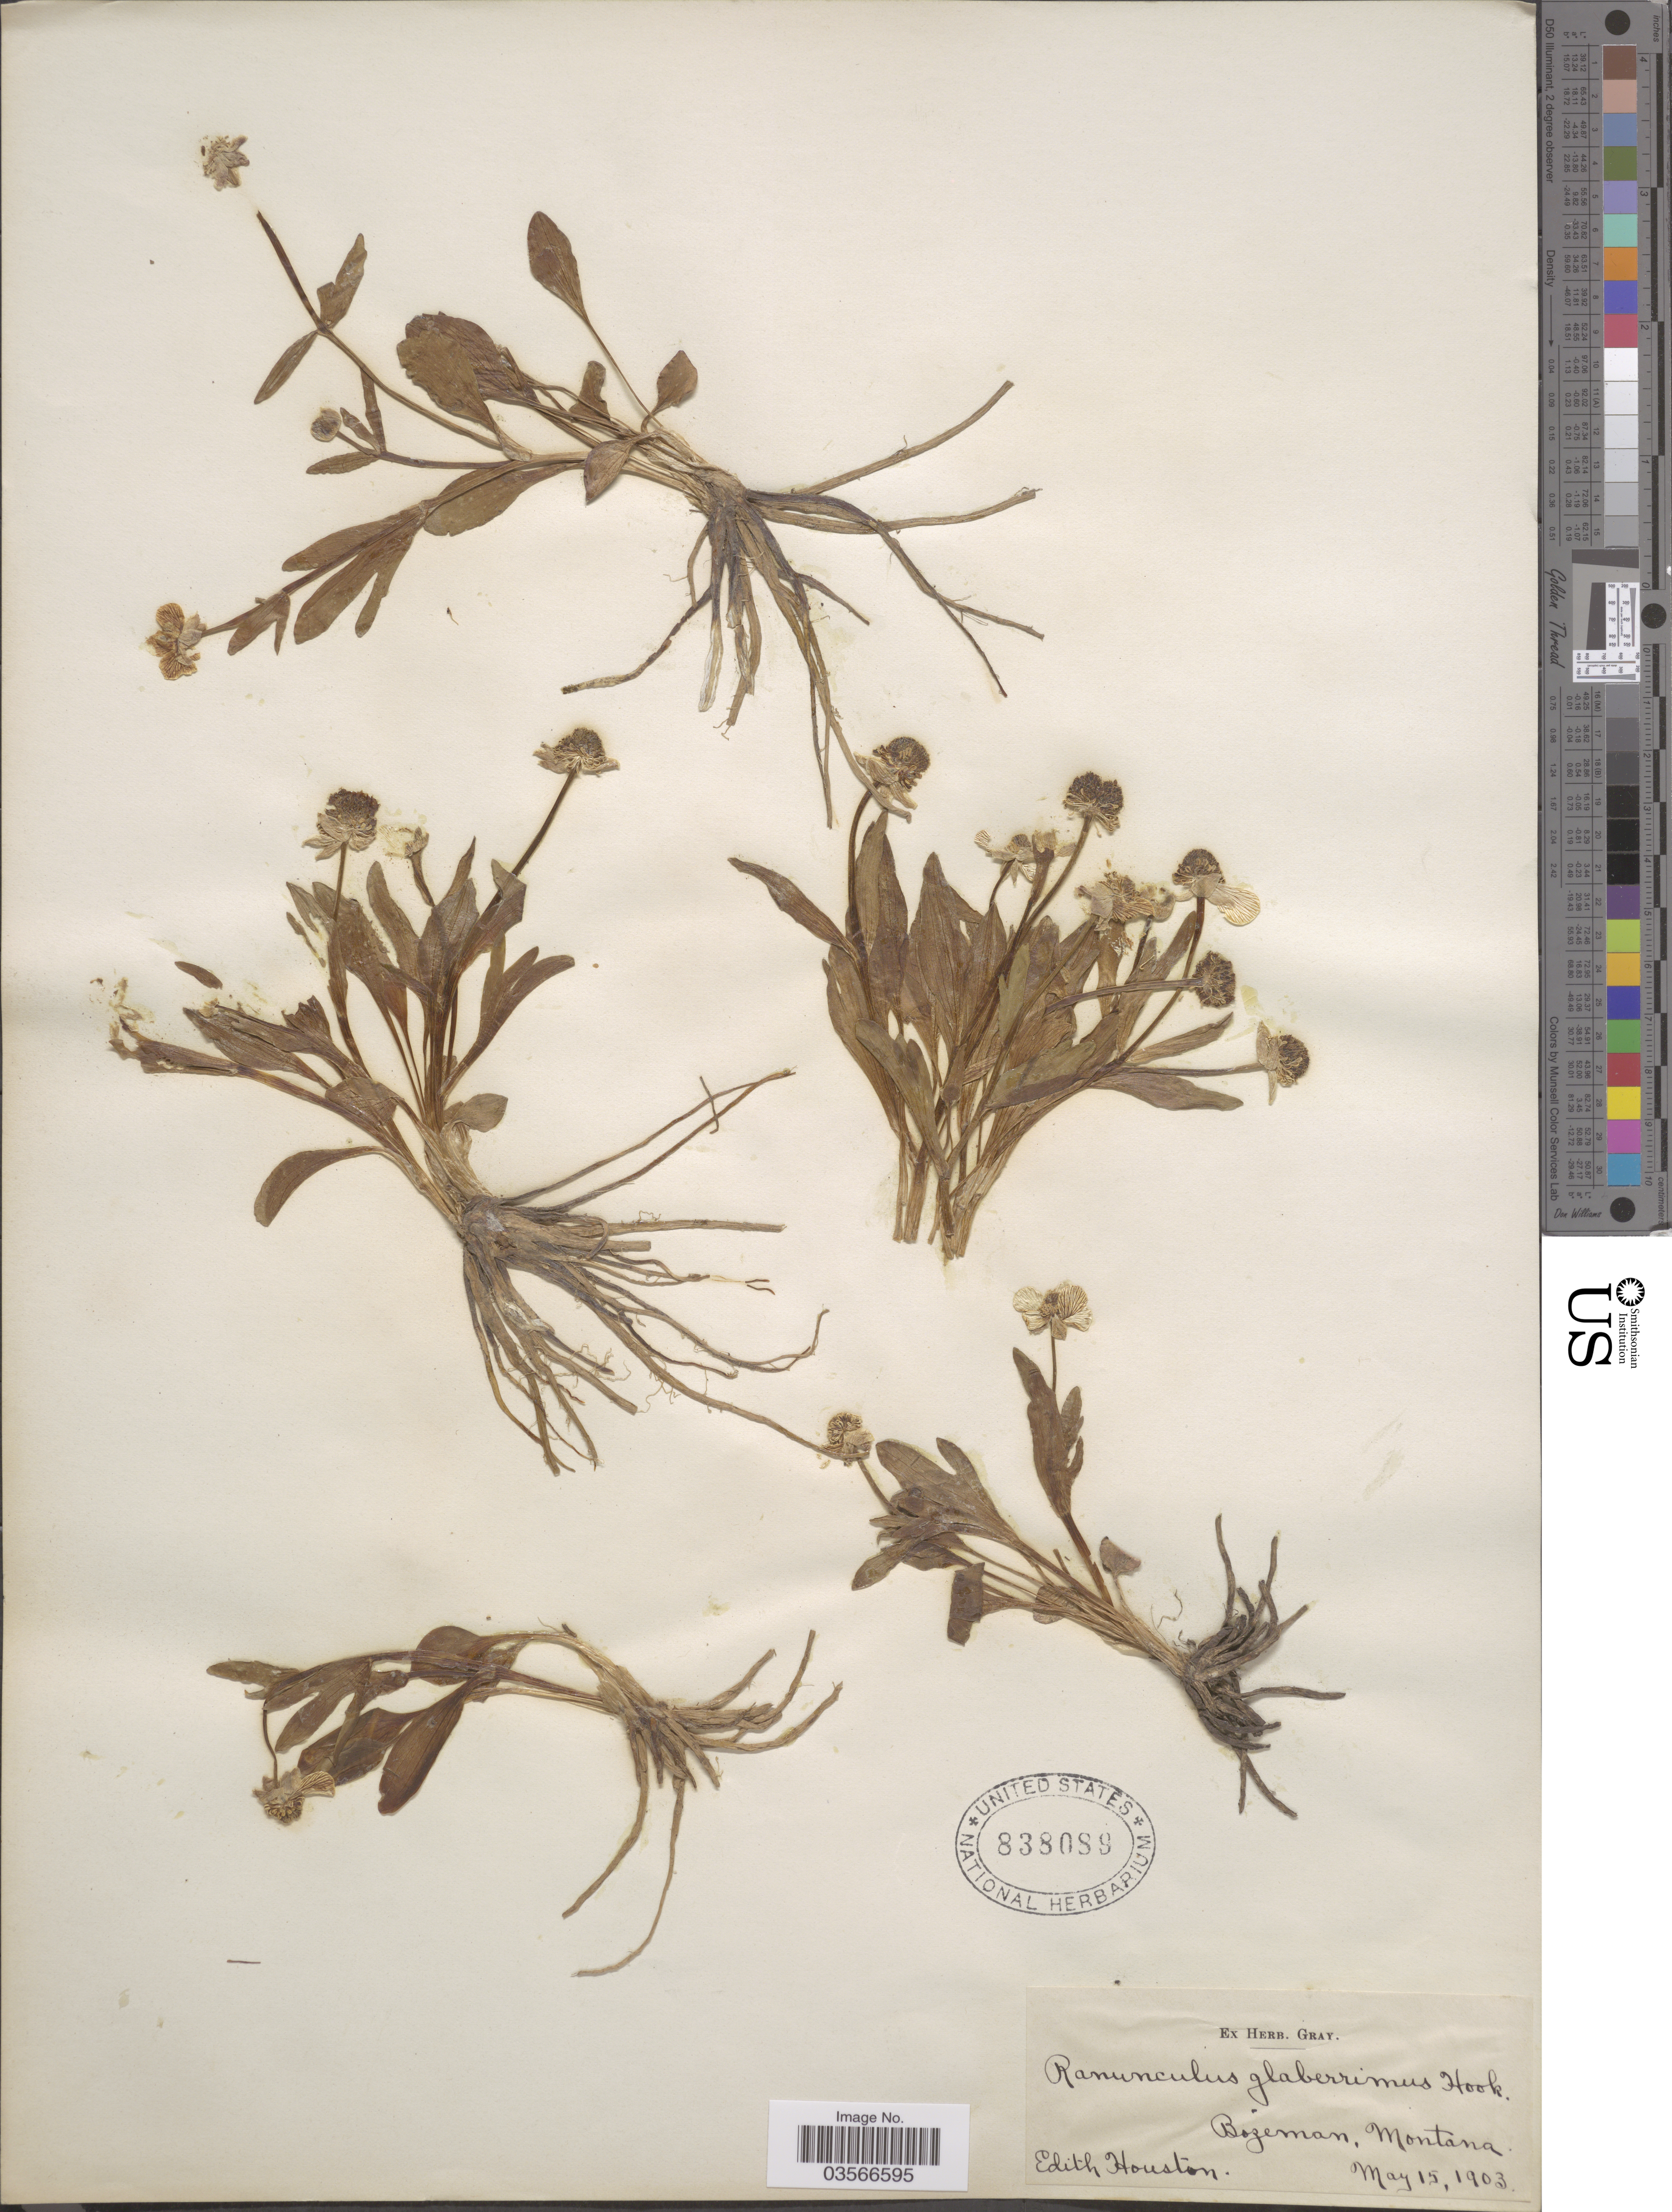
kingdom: Plantae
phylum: Tracheophyta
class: Magnoliopsida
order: Ranunculales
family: Ranunculaceae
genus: Ranunculus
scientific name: Ranunculus glaberrimus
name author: Hook.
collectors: E. Houston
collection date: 1903-05-15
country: United States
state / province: Montana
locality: Bozeman.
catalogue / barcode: US 838089